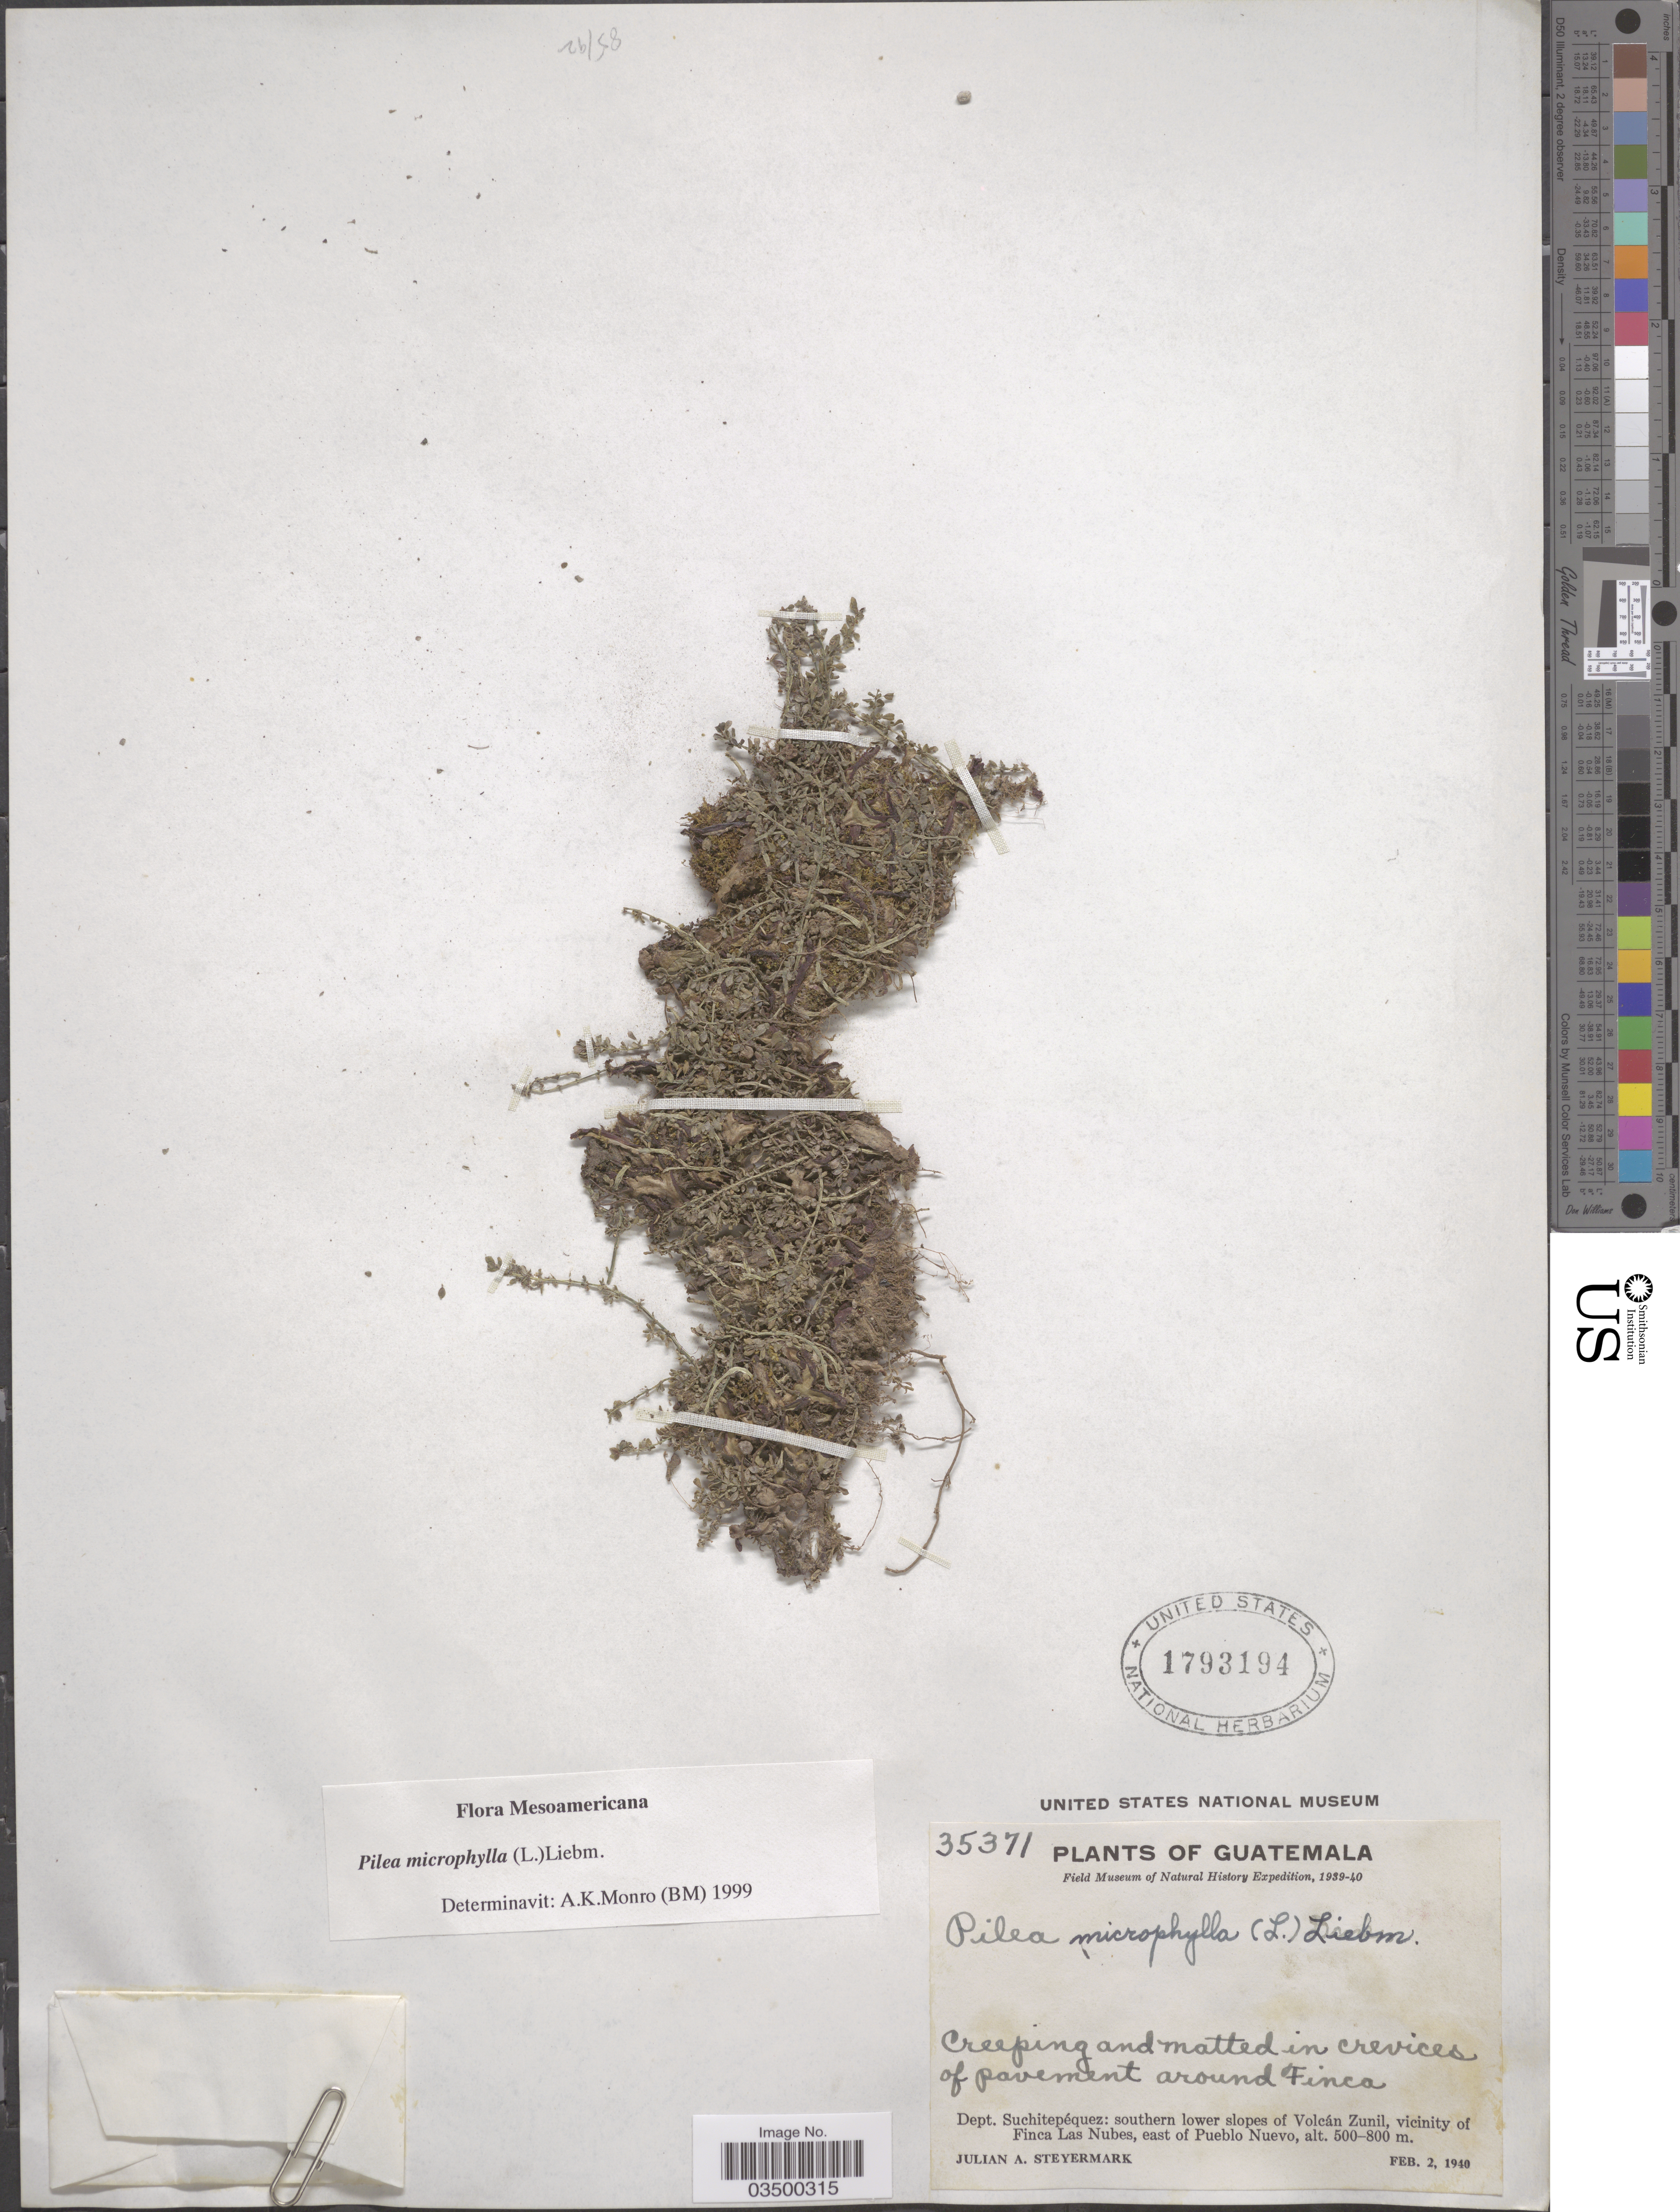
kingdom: Plantae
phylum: Tracheophyta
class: Magnoliopsida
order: Rosales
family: Urticaceae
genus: Pilea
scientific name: Pilea microphylla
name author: (L.) Liebm.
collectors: J. Steyermark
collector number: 35371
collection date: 1940-02-02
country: Guatemala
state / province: Suchitepequez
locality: In crevices of pavement around Finca. Dept. Suchitepéquez: southern lower slopes of Volcán Zunil, vicinity of Finca Las Nubes, east of Pueblo Nuevo.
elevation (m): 500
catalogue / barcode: US 1793194